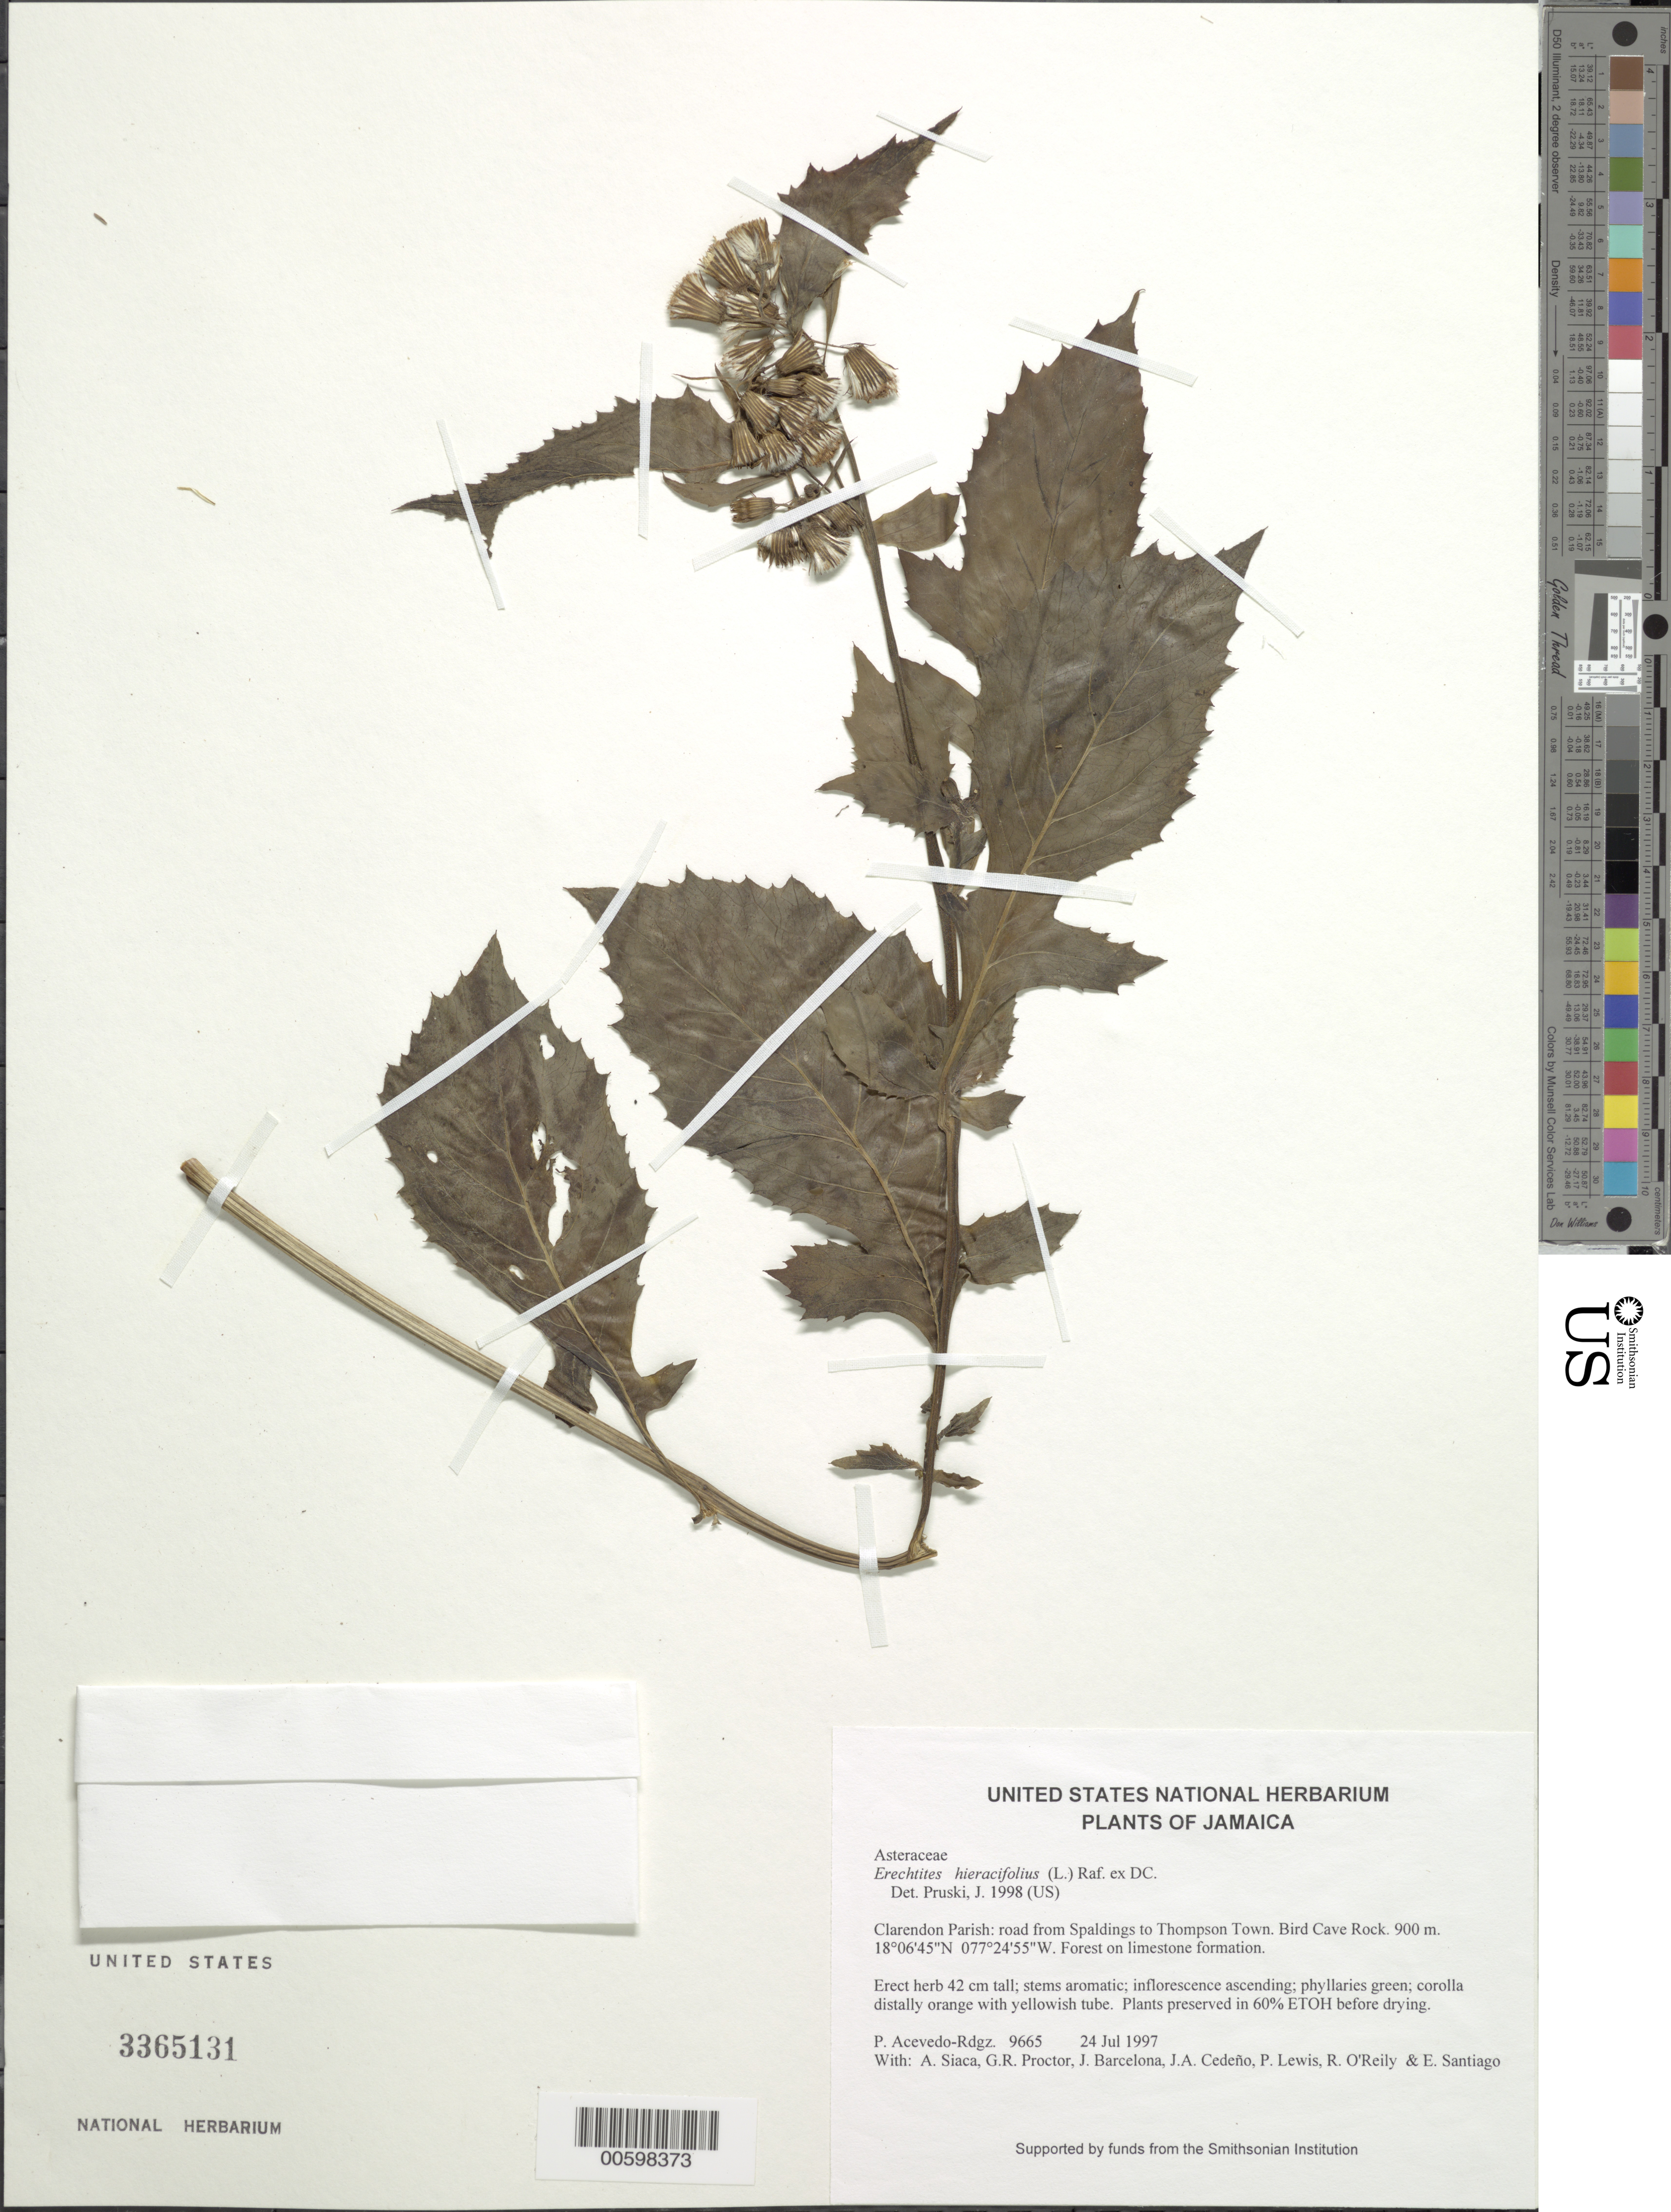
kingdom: Plantae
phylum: Tracheophyta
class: Magnoliopsida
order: Asterales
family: Asteraceae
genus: Erechtites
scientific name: Erechtites hieraciifolius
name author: (L.) Raf. ex DC.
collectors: P. Acevedo-Rodr., A. Siaca, G. R. Proctor, J. Barcelona, J. A. Cedeño M., P. Lewis & R. O'Reilly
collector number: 9665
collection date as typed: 24 Jul 1997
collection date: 1997-07-24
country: Jamaica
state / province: Clarendon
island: Jamaica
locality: Clarendon Parish: road from Spaldings to Thompson Town. Bird Cave Rock.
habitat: Forest on limestone formation.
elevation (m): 900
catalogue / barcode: US 3365131